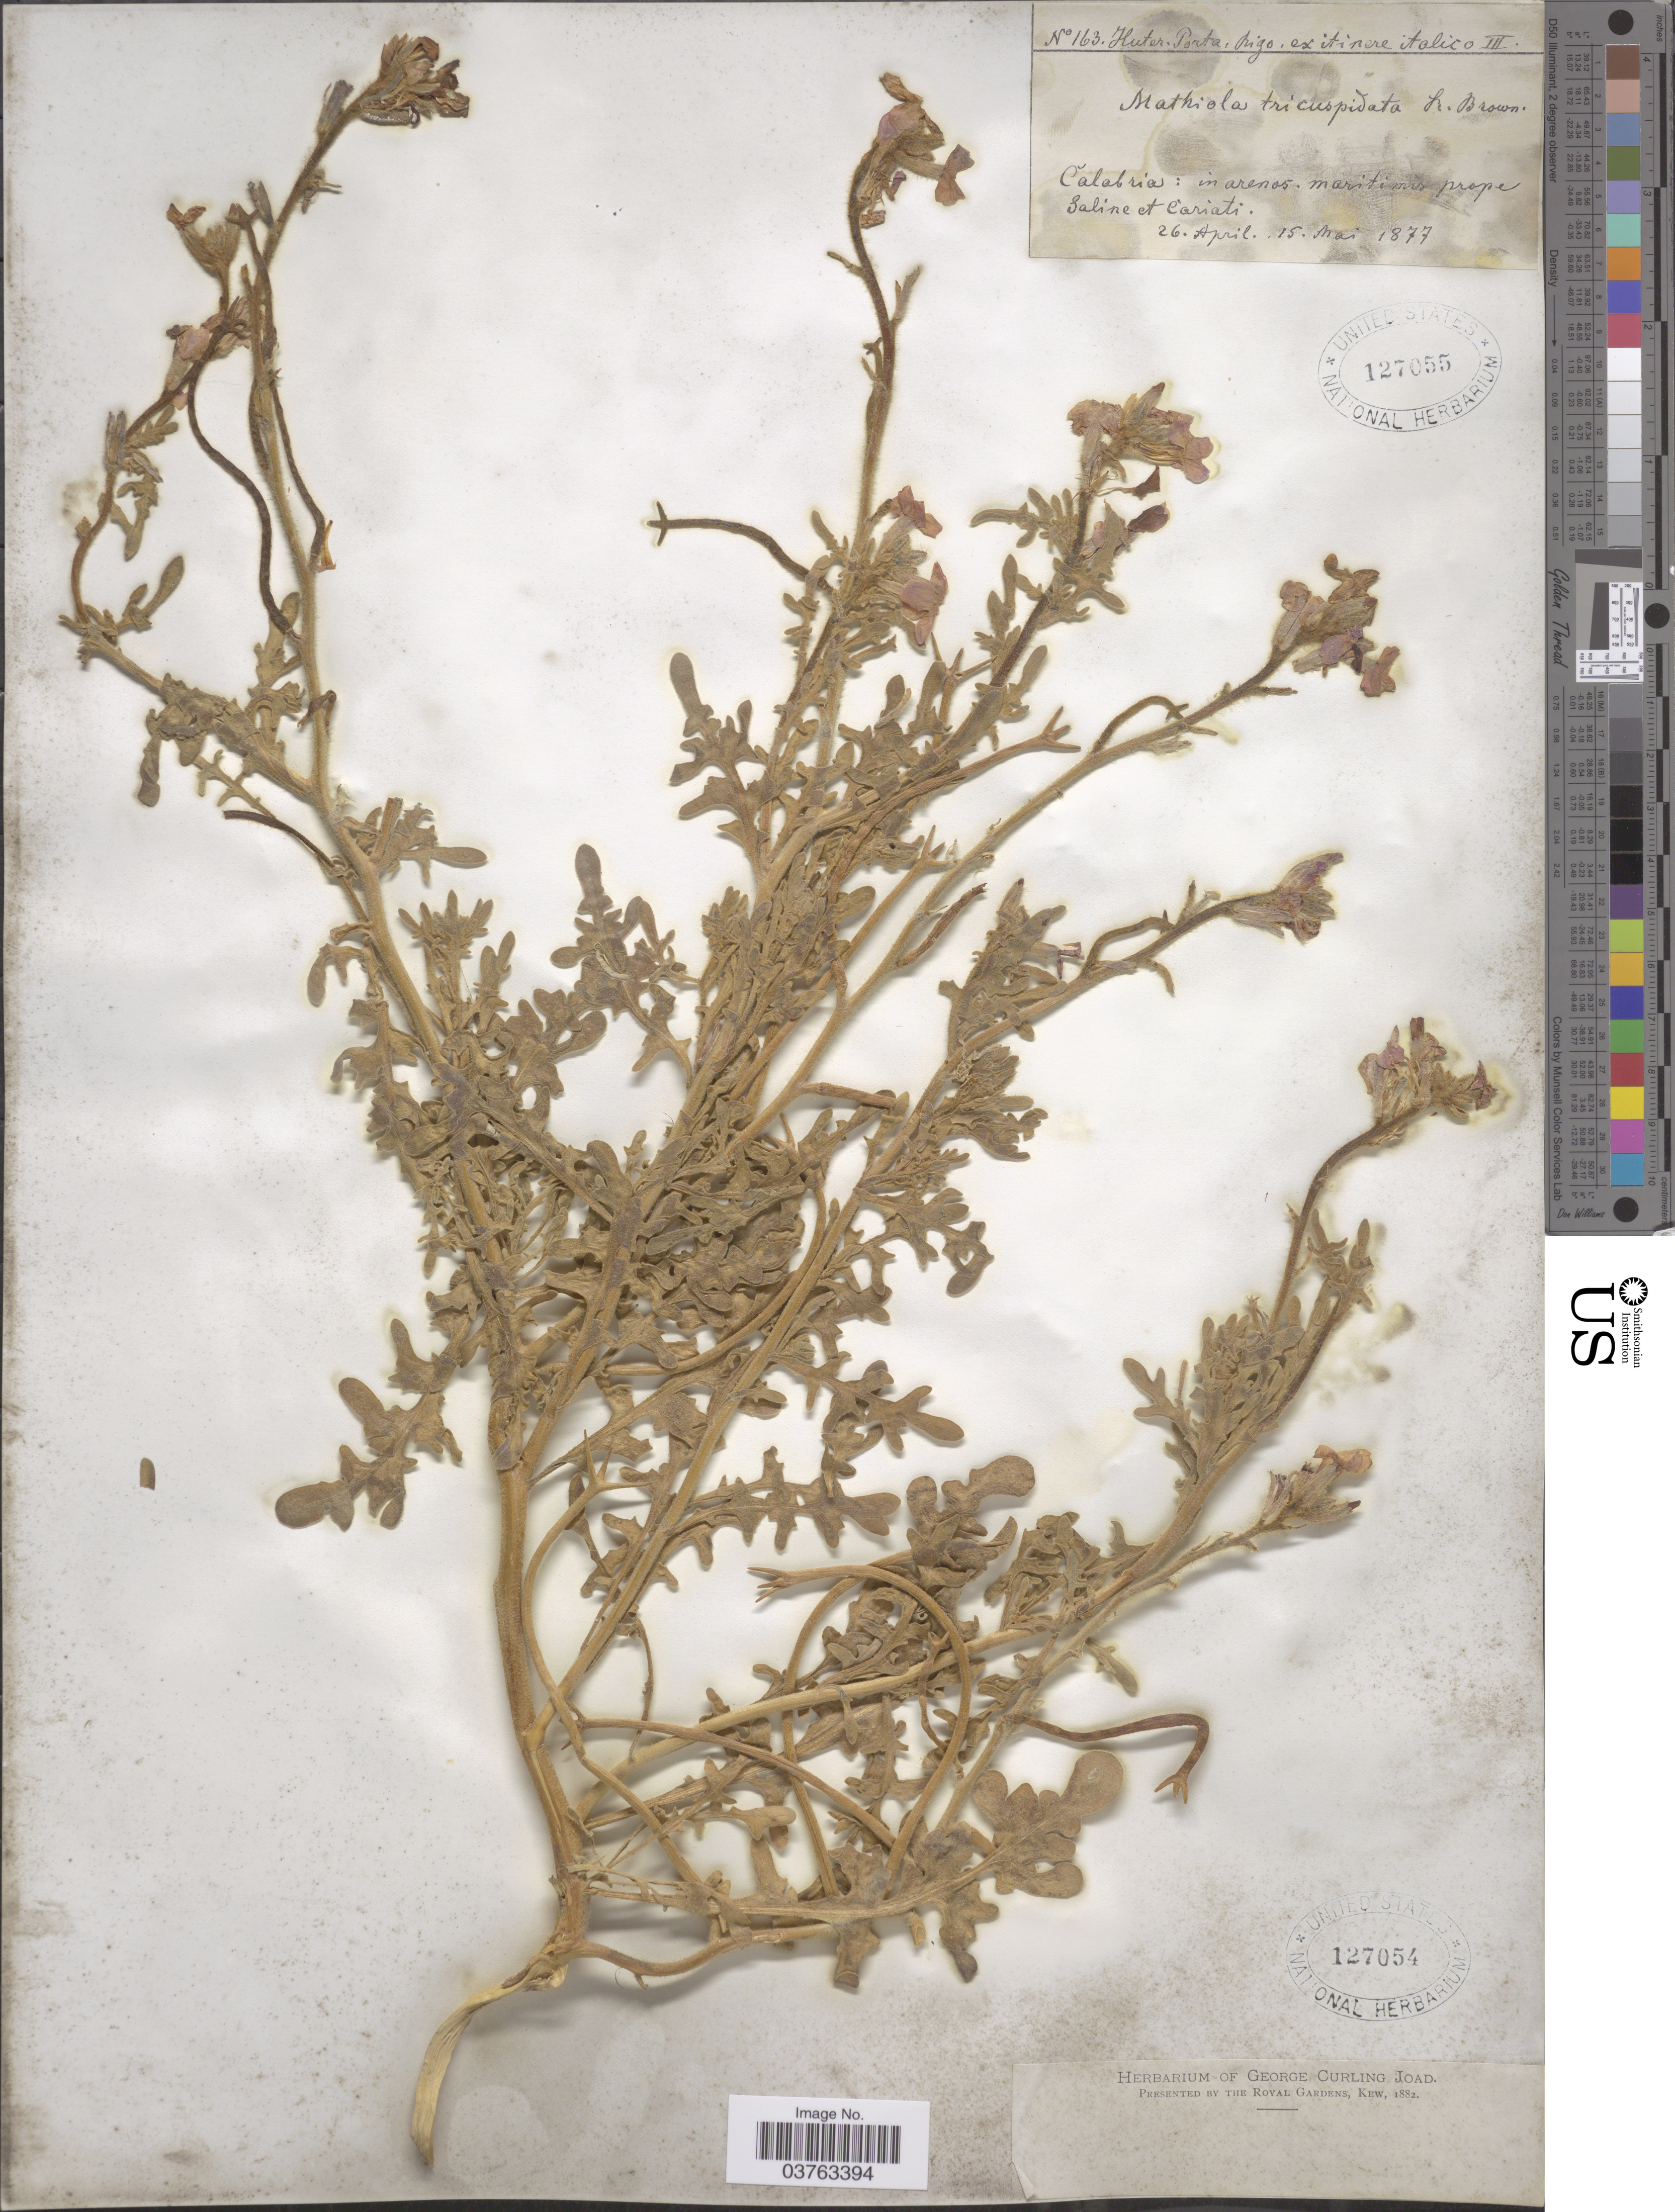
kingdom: Plantae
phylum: Tracheophyta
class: Magnoliopsida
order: Brassicales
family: Brassicaceae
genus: Matthiola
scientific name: Matthiola tricuspidata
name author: (L.) W.T. Aiton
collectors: ex herb. George Curling Joad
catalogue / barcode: US 127054